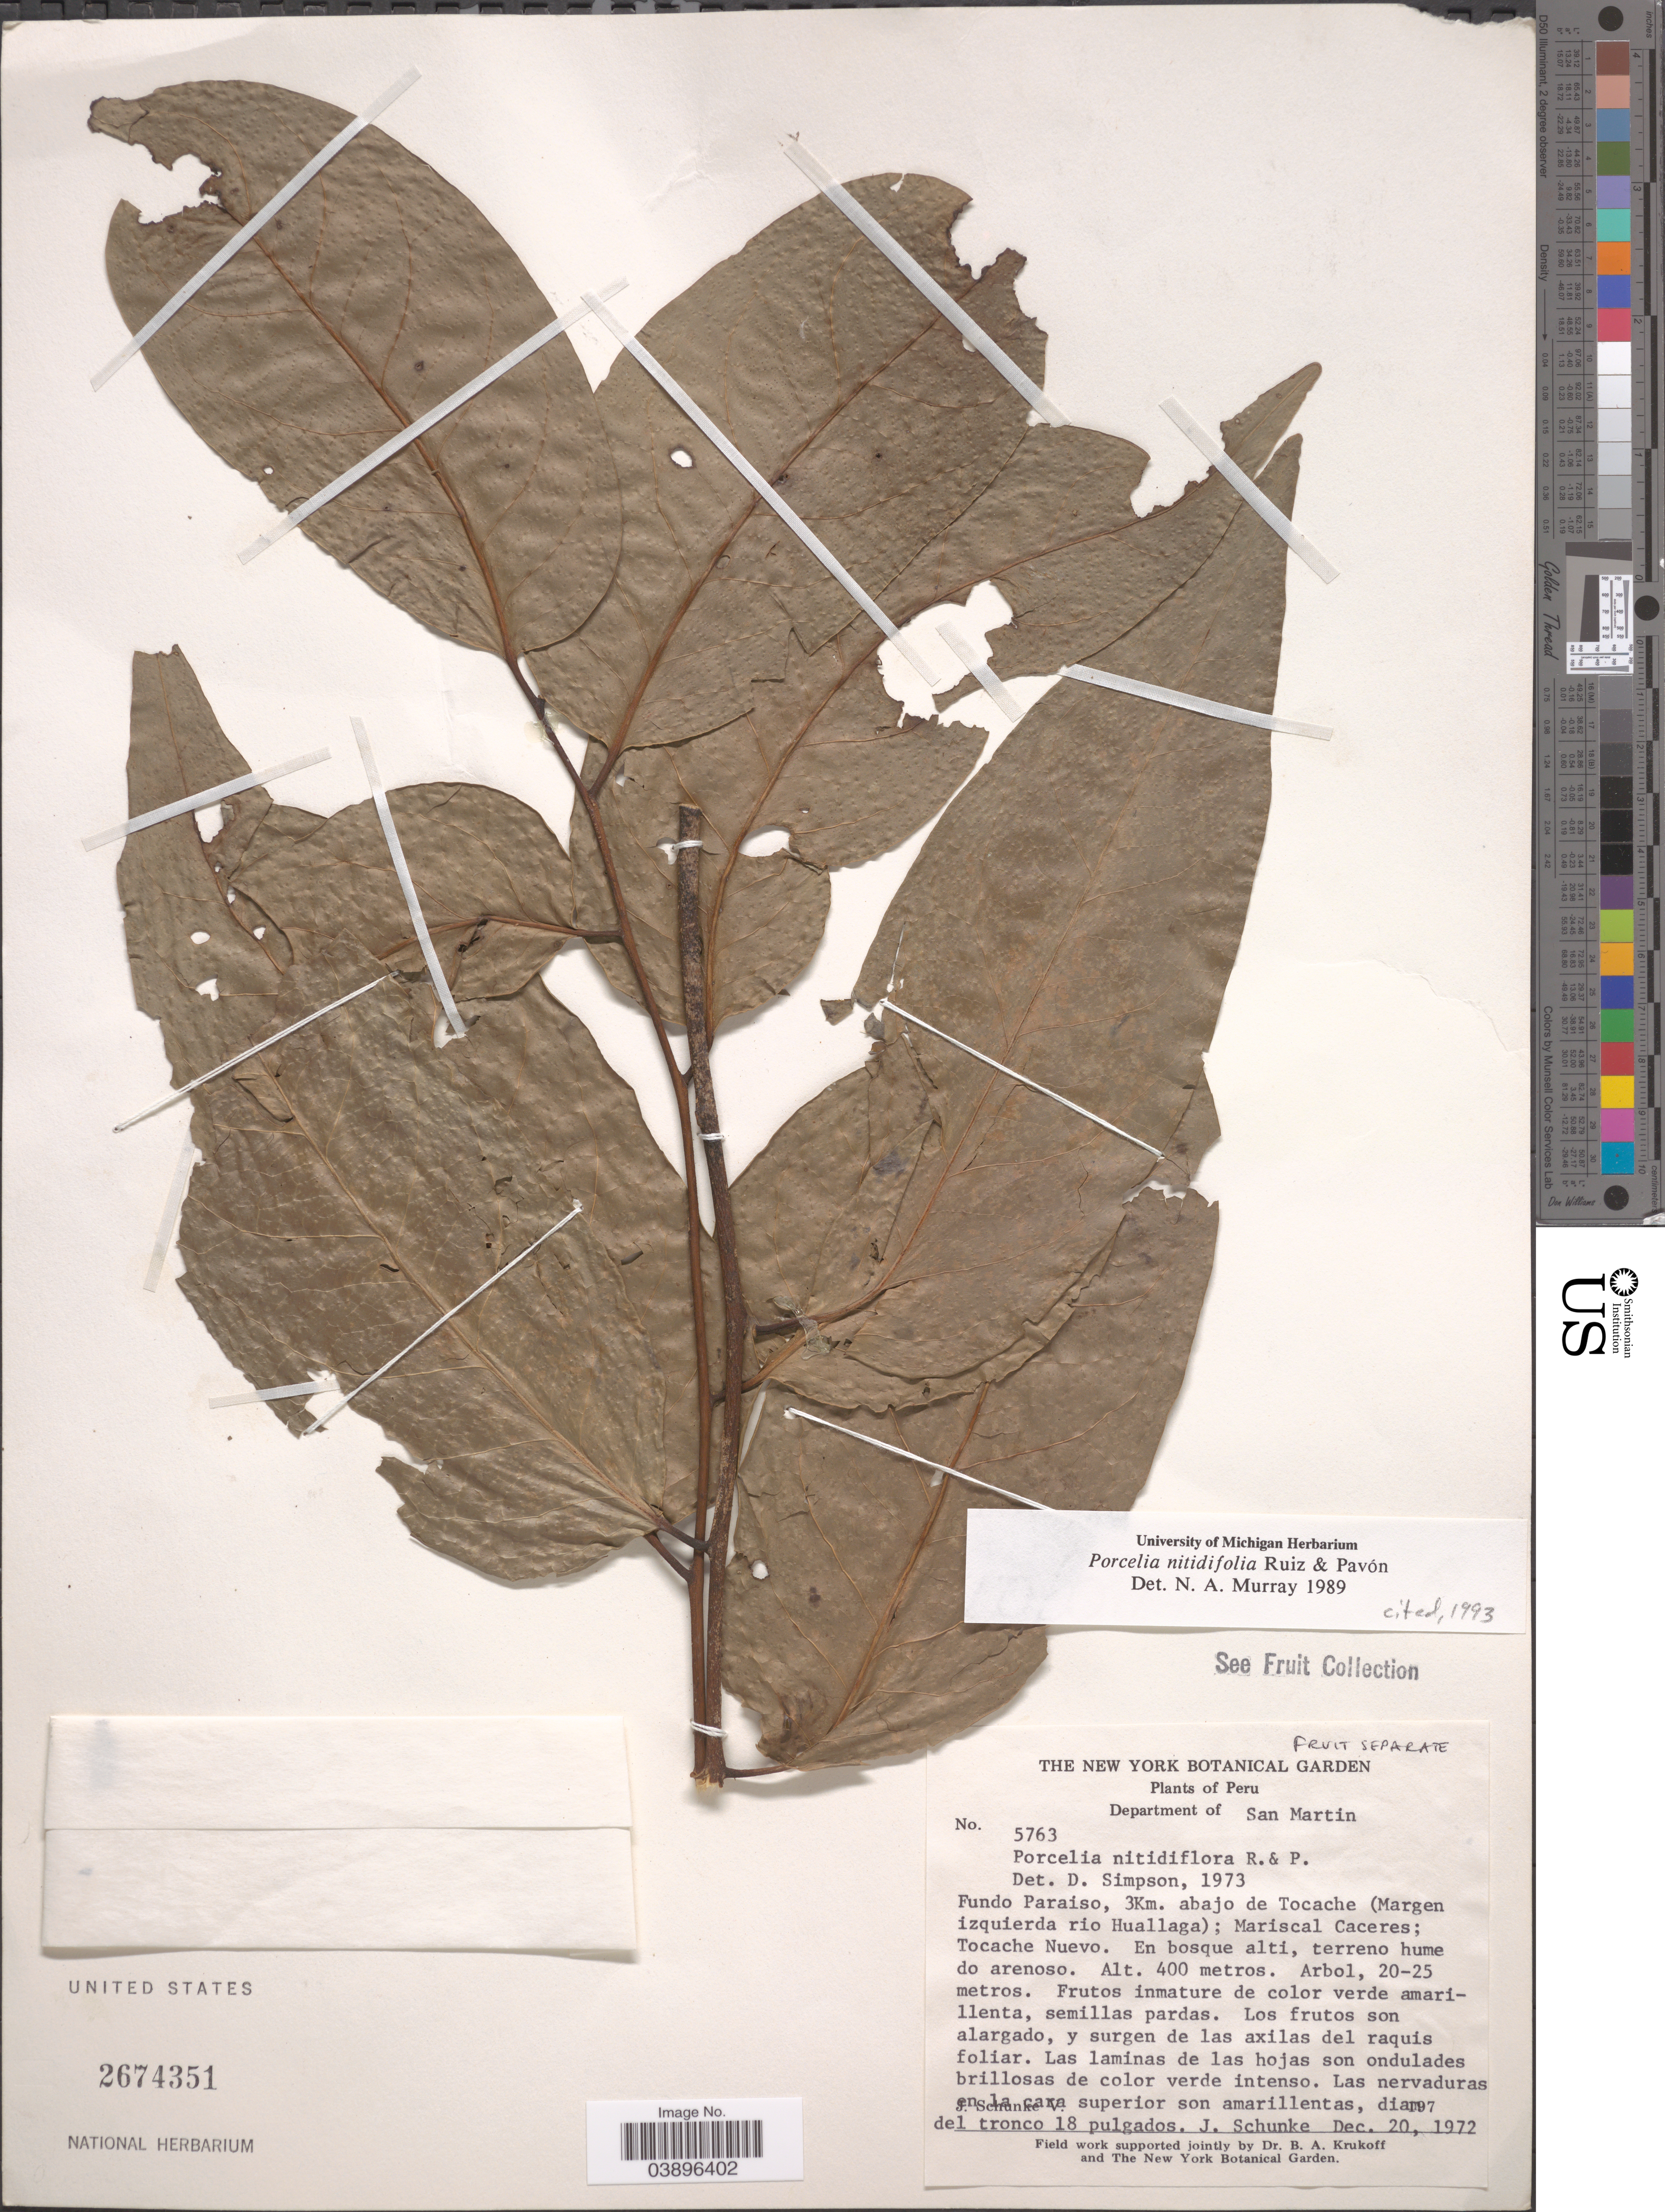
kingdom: Plantae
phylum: Tracheophyta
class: Magnoliopsida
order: Magnoliales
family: Annonaceae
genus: Porcelia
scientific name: Porcelia nitidifolia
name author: Ruiz & Pav.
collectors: J. Schunke Vigo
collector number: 5763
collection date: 1972-12-20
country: Peru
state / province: San Martín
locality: Department of San Martin. Fundo Paraiso, 3Km. abajo de Tocache (Margen izquierda rio Huallaga); Mariscal Caceres; Tocache Nuevo.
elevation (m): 400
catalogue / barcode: US 2674351